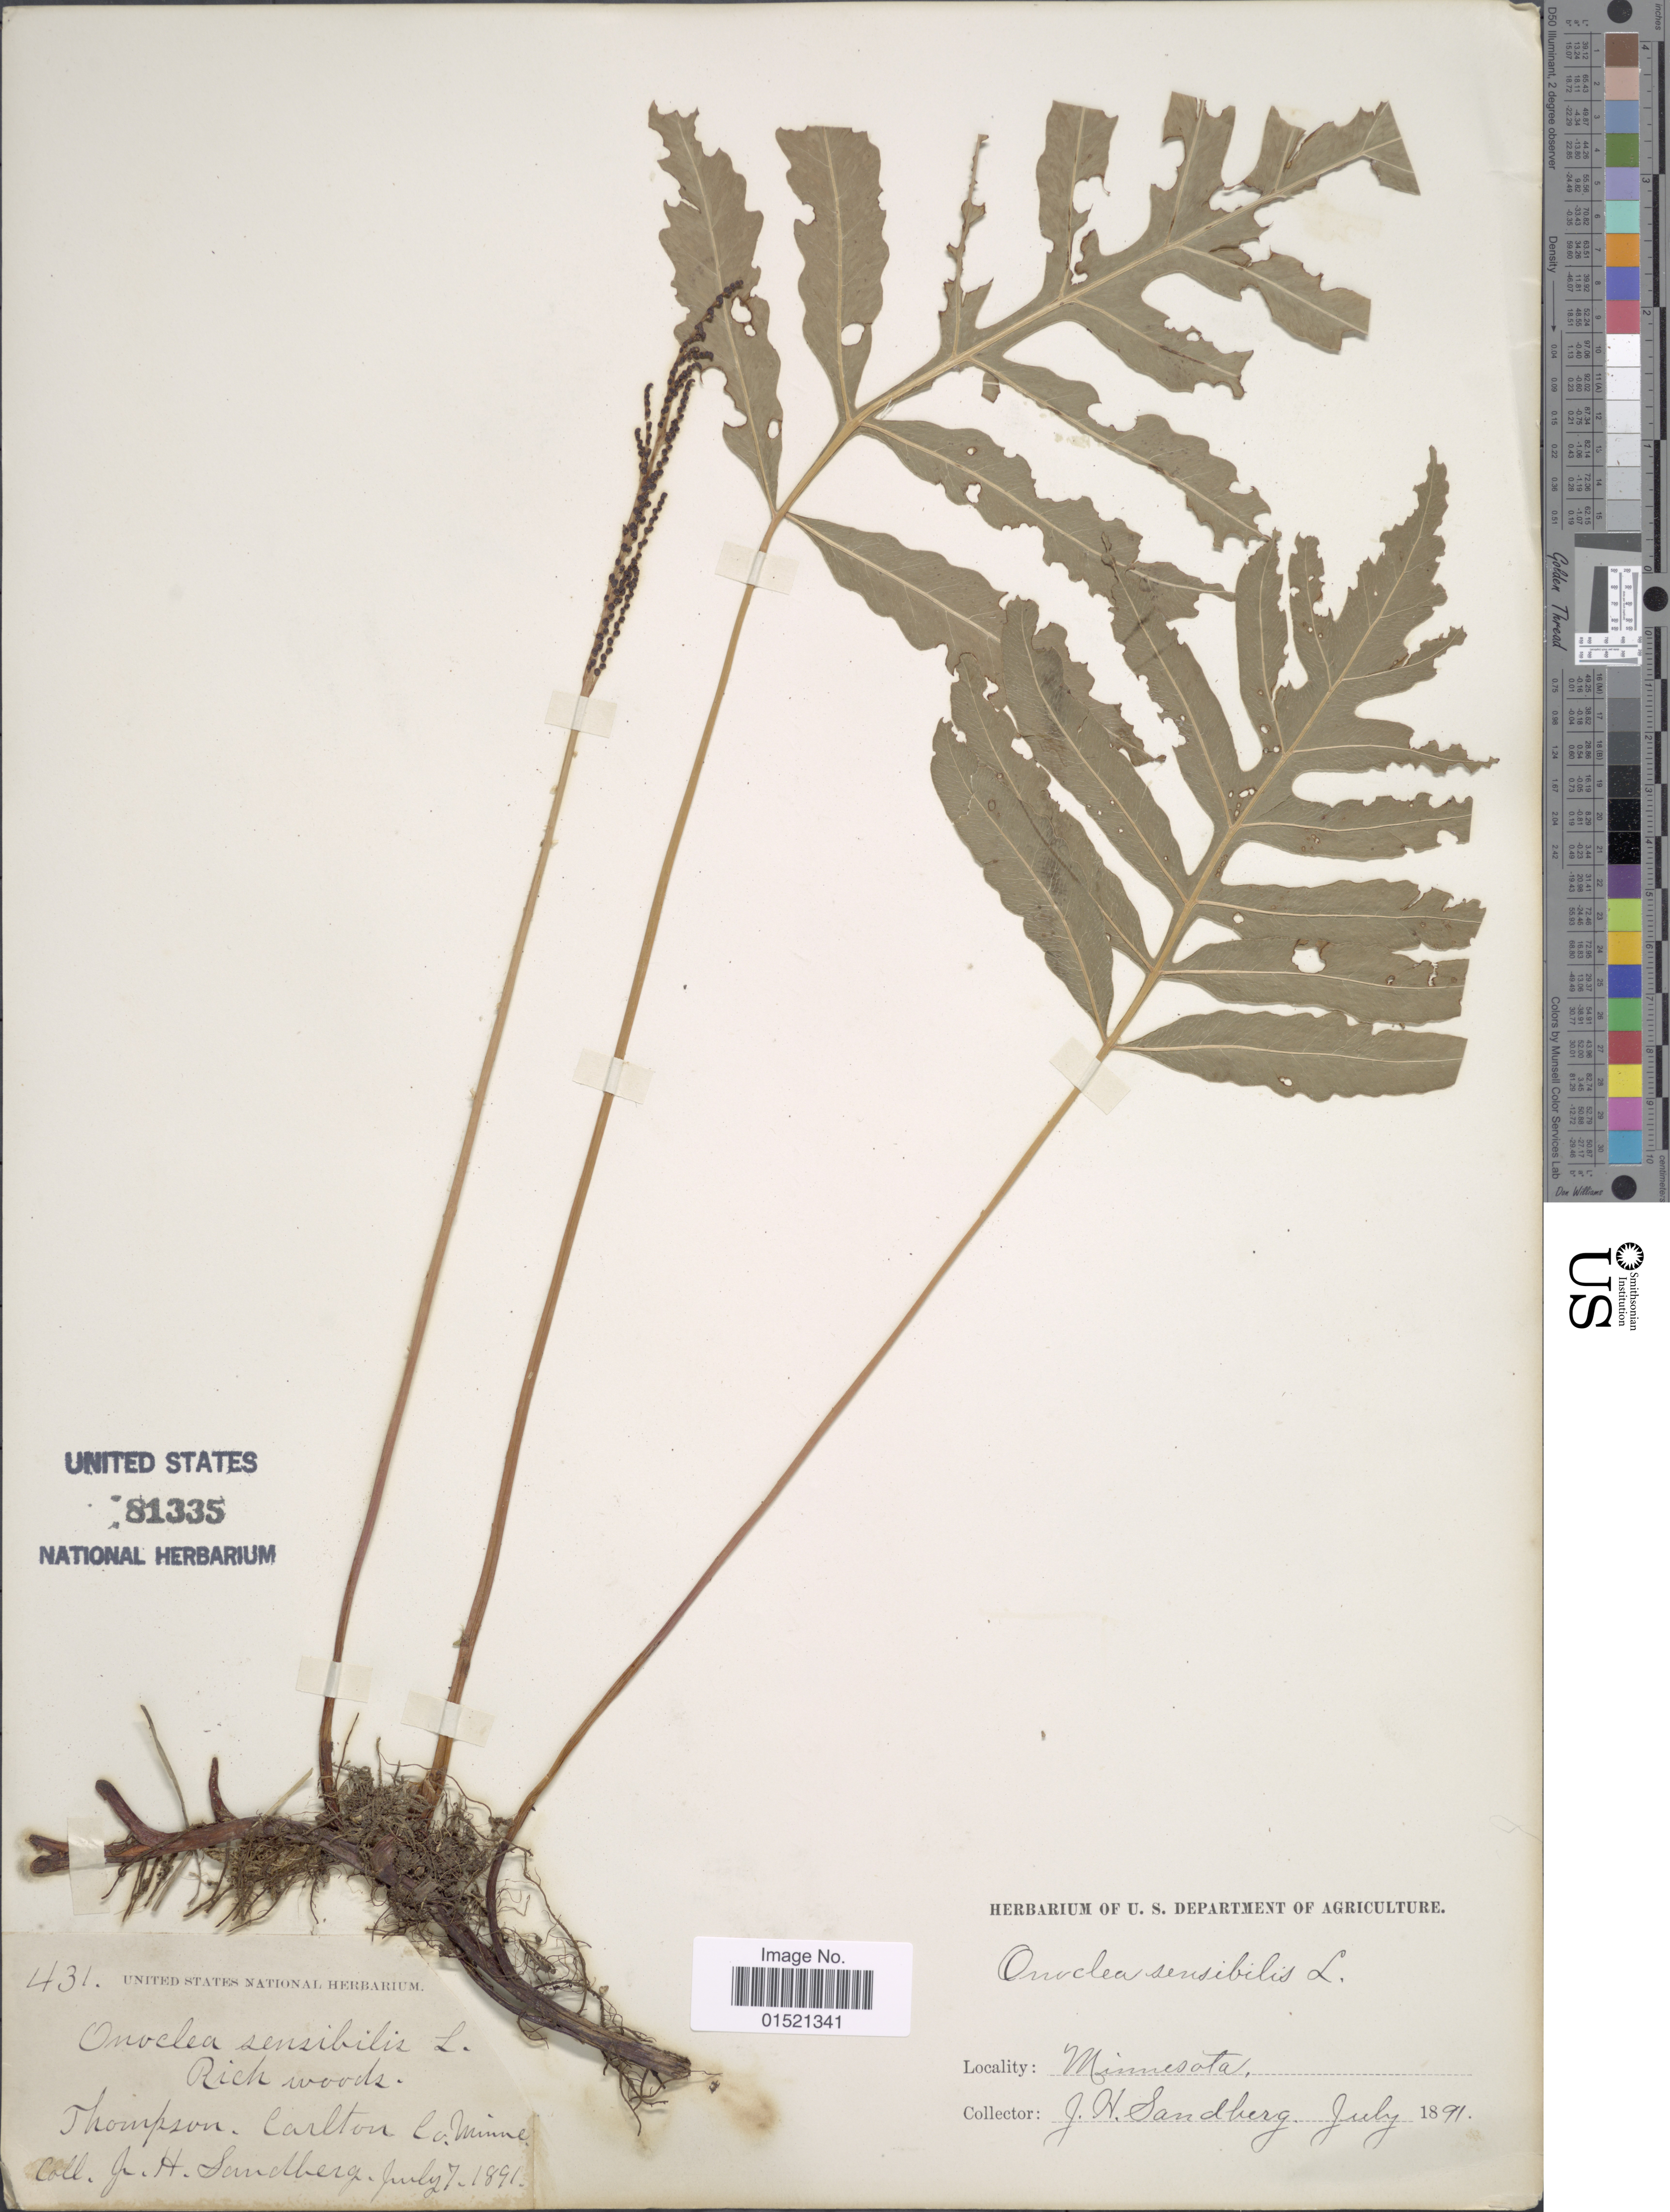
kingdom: Plantae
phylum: Tracheophyta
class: Polypodiopsida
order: Polypodiales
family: Onocleaceae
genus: Onoclea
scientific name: Onoclea sensibilis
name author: L.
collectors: J. H. Sandberg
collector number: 431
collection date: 1891-07-07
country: United States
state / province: Minnesota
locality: Thompson, Carlton Co.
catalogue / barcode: US 81335